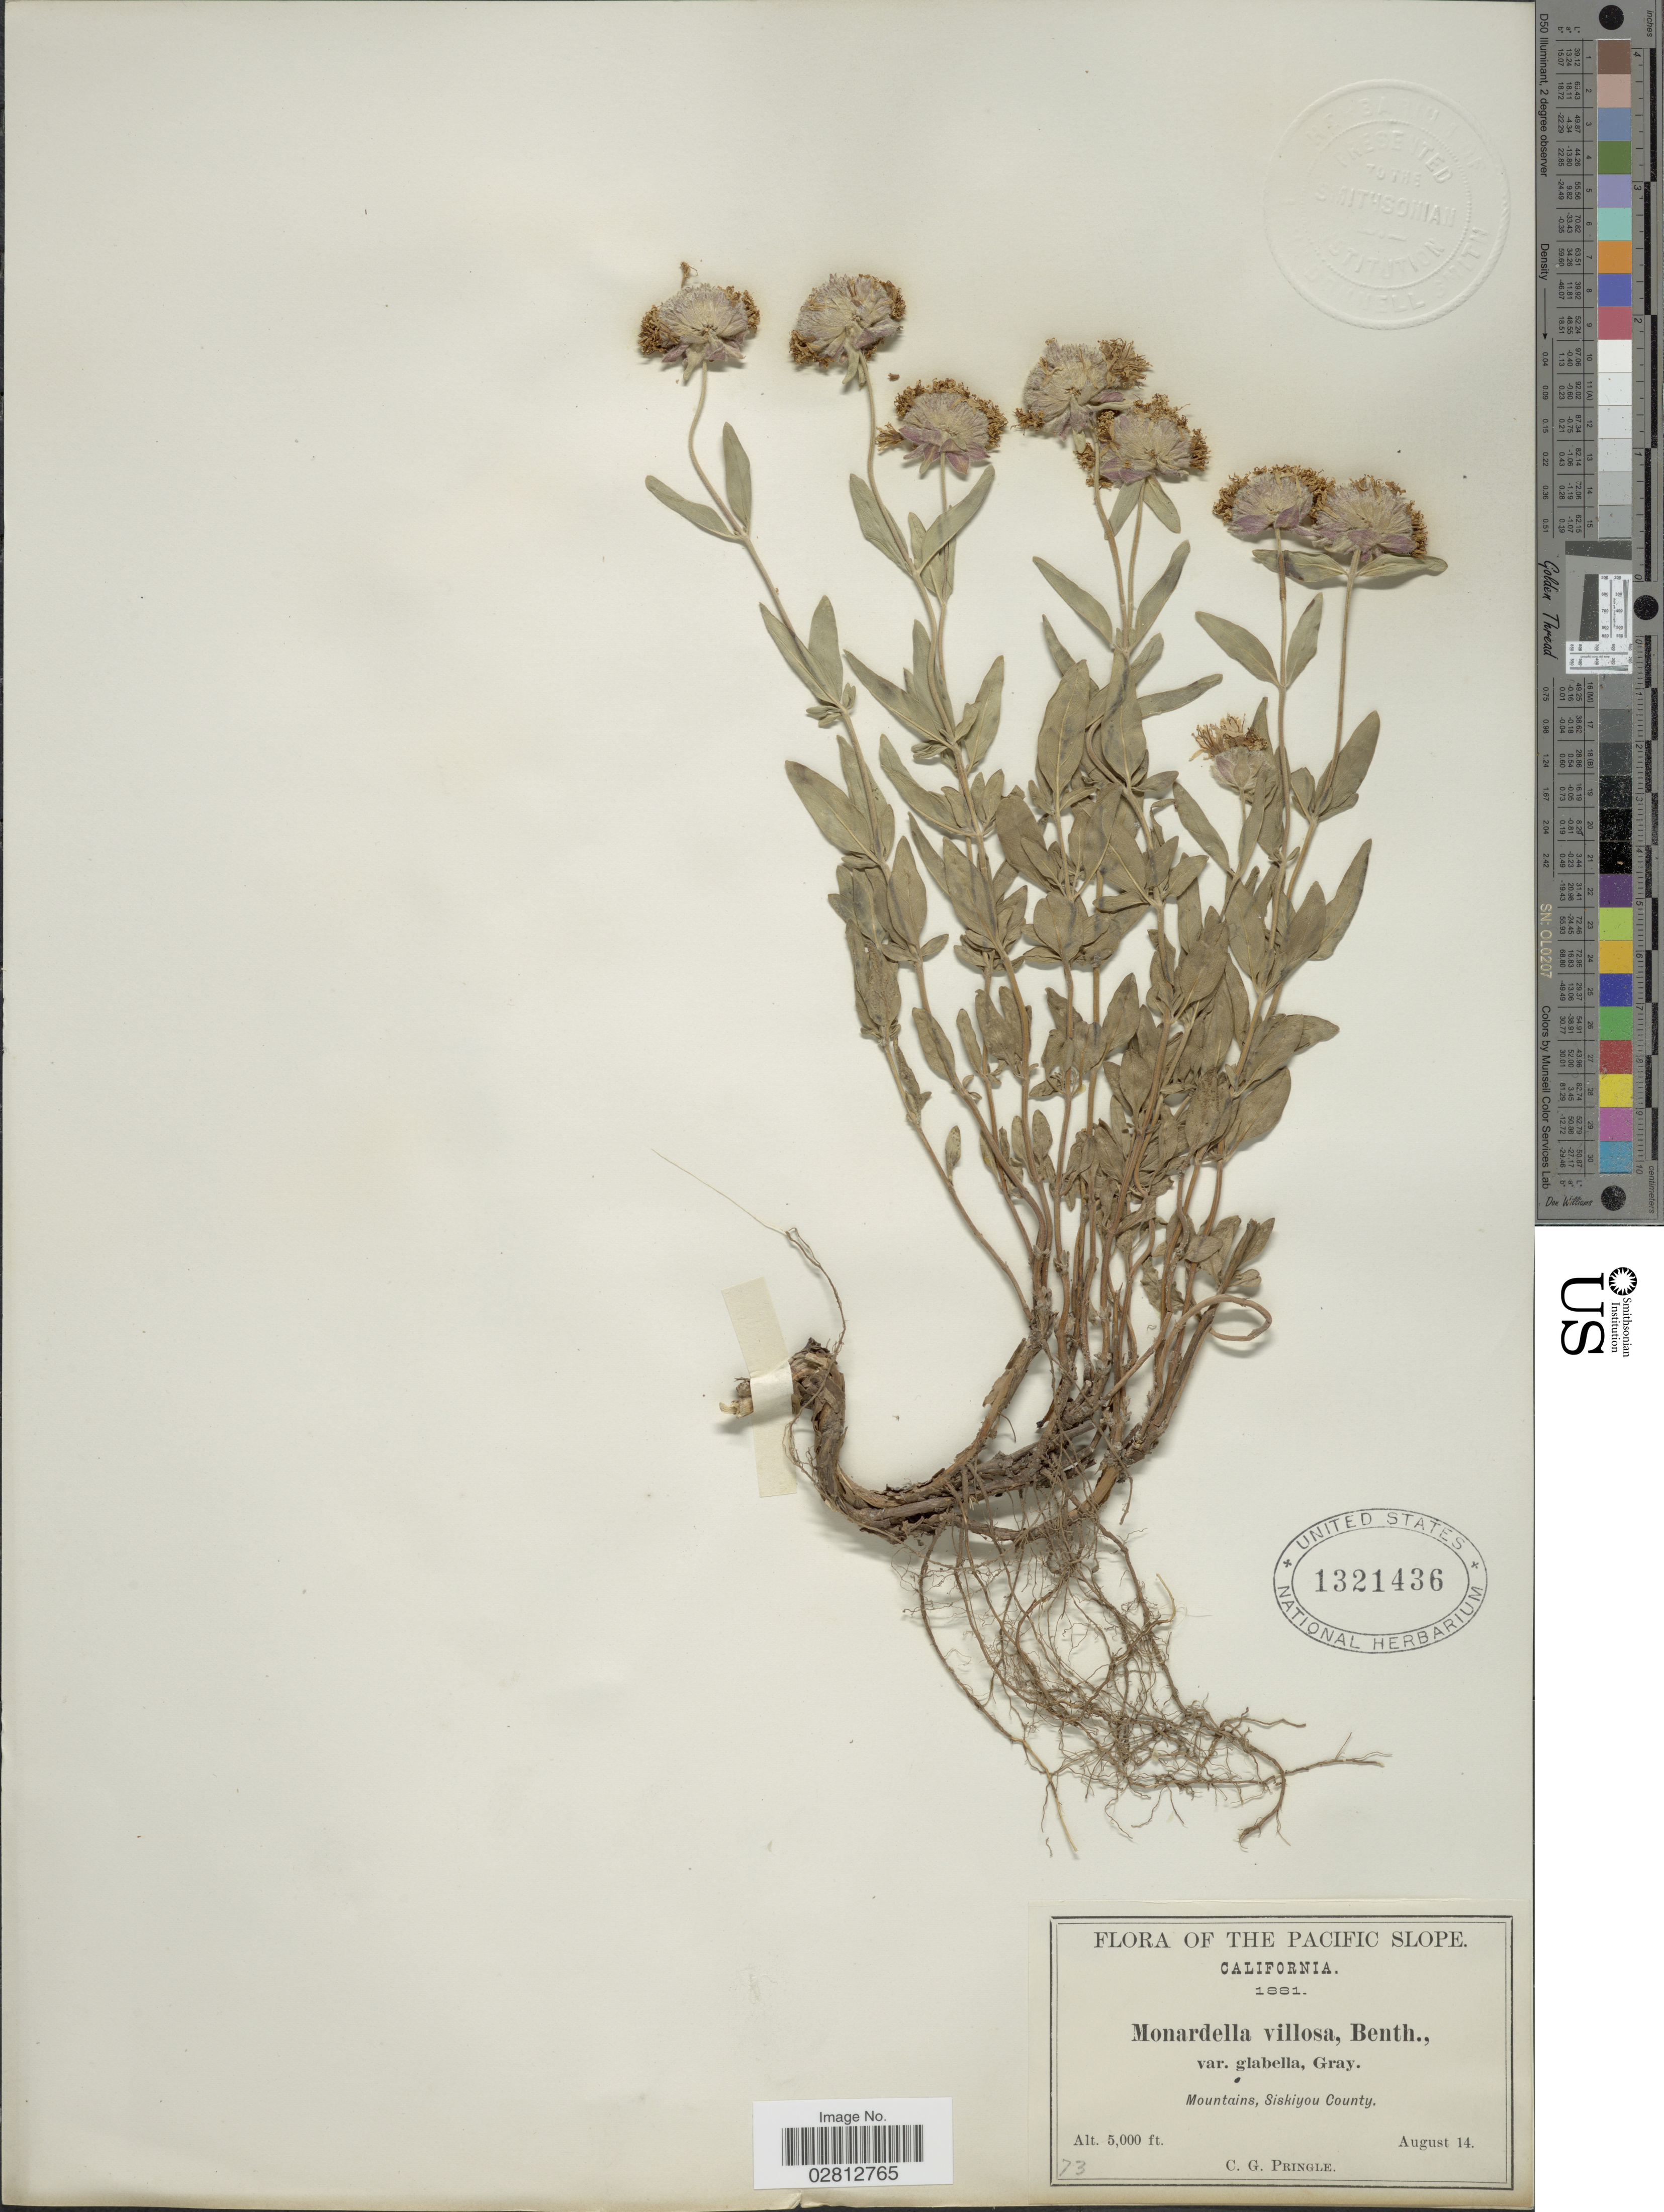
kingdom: Plantae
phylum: Tracheophyta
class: Magnoliopsida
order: Lamiales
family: Lamiaceae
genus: Monardella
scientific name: Monardella villosa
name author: Benth.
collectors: C. G. Pringle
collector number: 73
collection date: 1881-08-14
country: United States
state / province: California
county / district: Siskiyou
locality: The Pacific Slope, Mountains, Siskiyou County.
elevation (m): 1524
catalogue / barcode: US 1321436